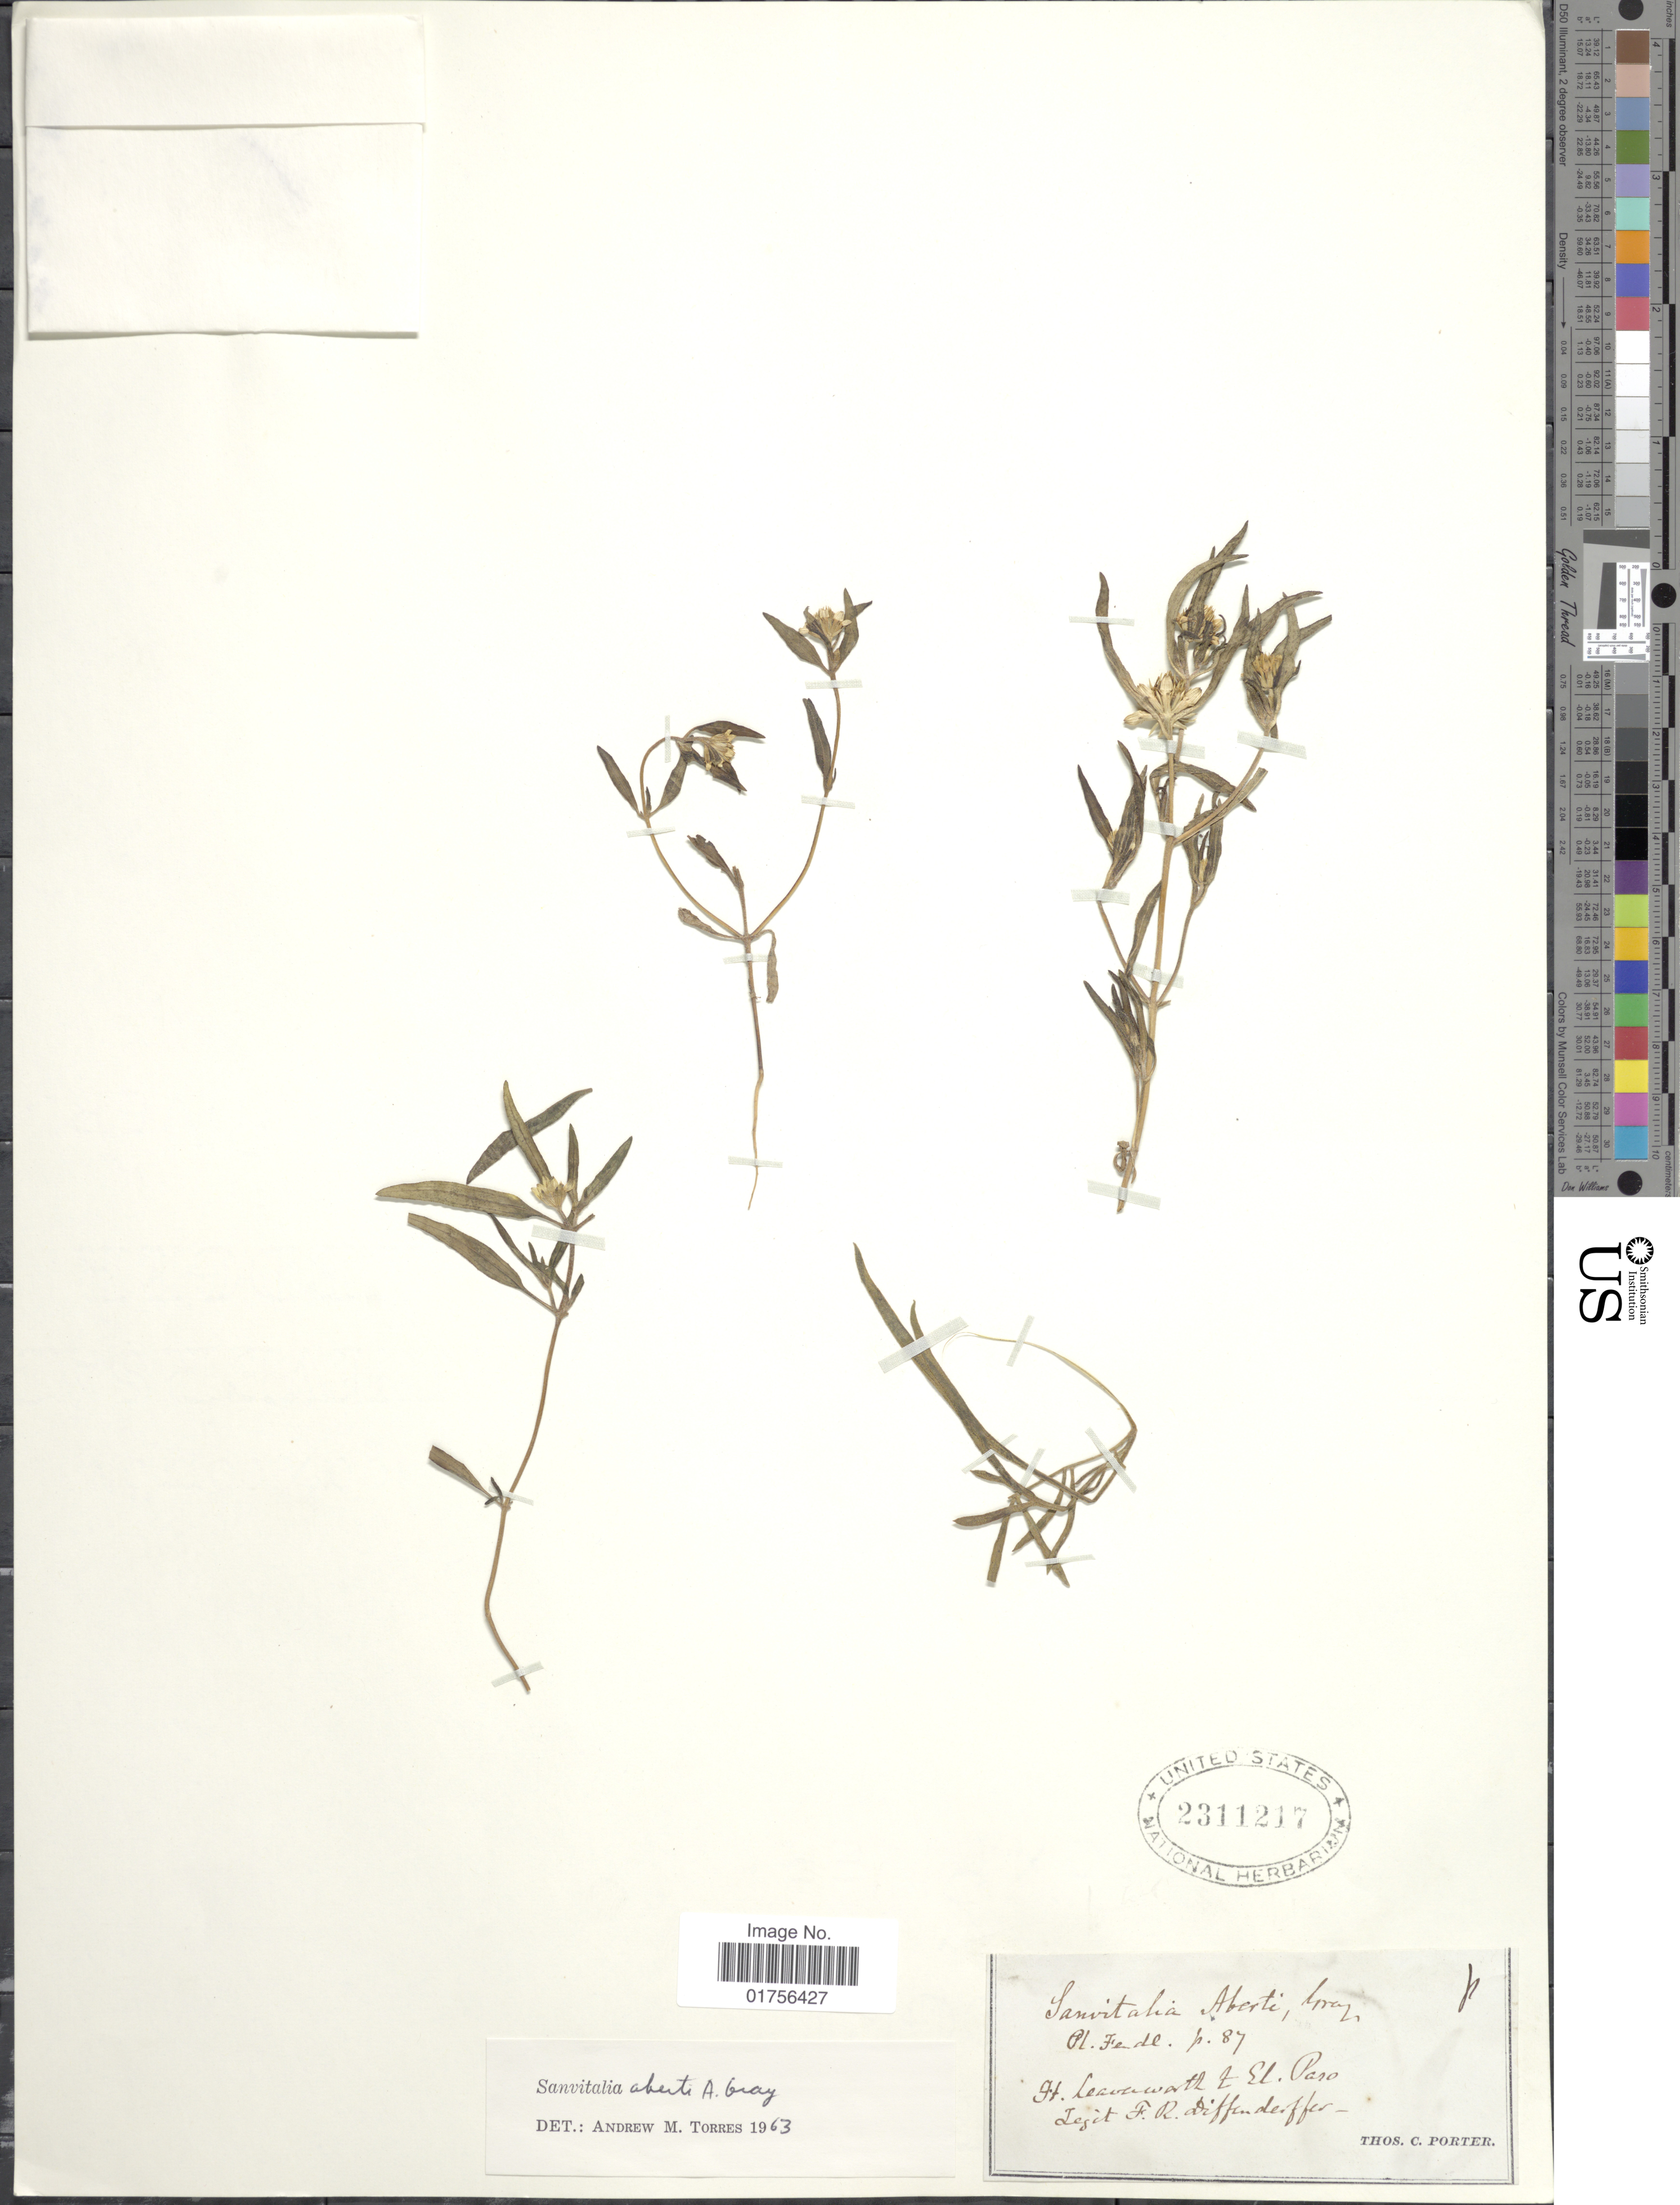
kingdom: Plantae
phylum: Tracheophyta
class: Magnoliopsida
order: Asterales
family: Asteraceae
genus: Sanvitalia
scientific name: Sanvitalia aberti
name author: A. Gray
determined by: Skibicki, Samuel V.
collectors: F. Diffenderffer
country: United States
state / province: Texas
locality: Ft. Leavenworth to El Paso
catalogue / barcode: US 2311217